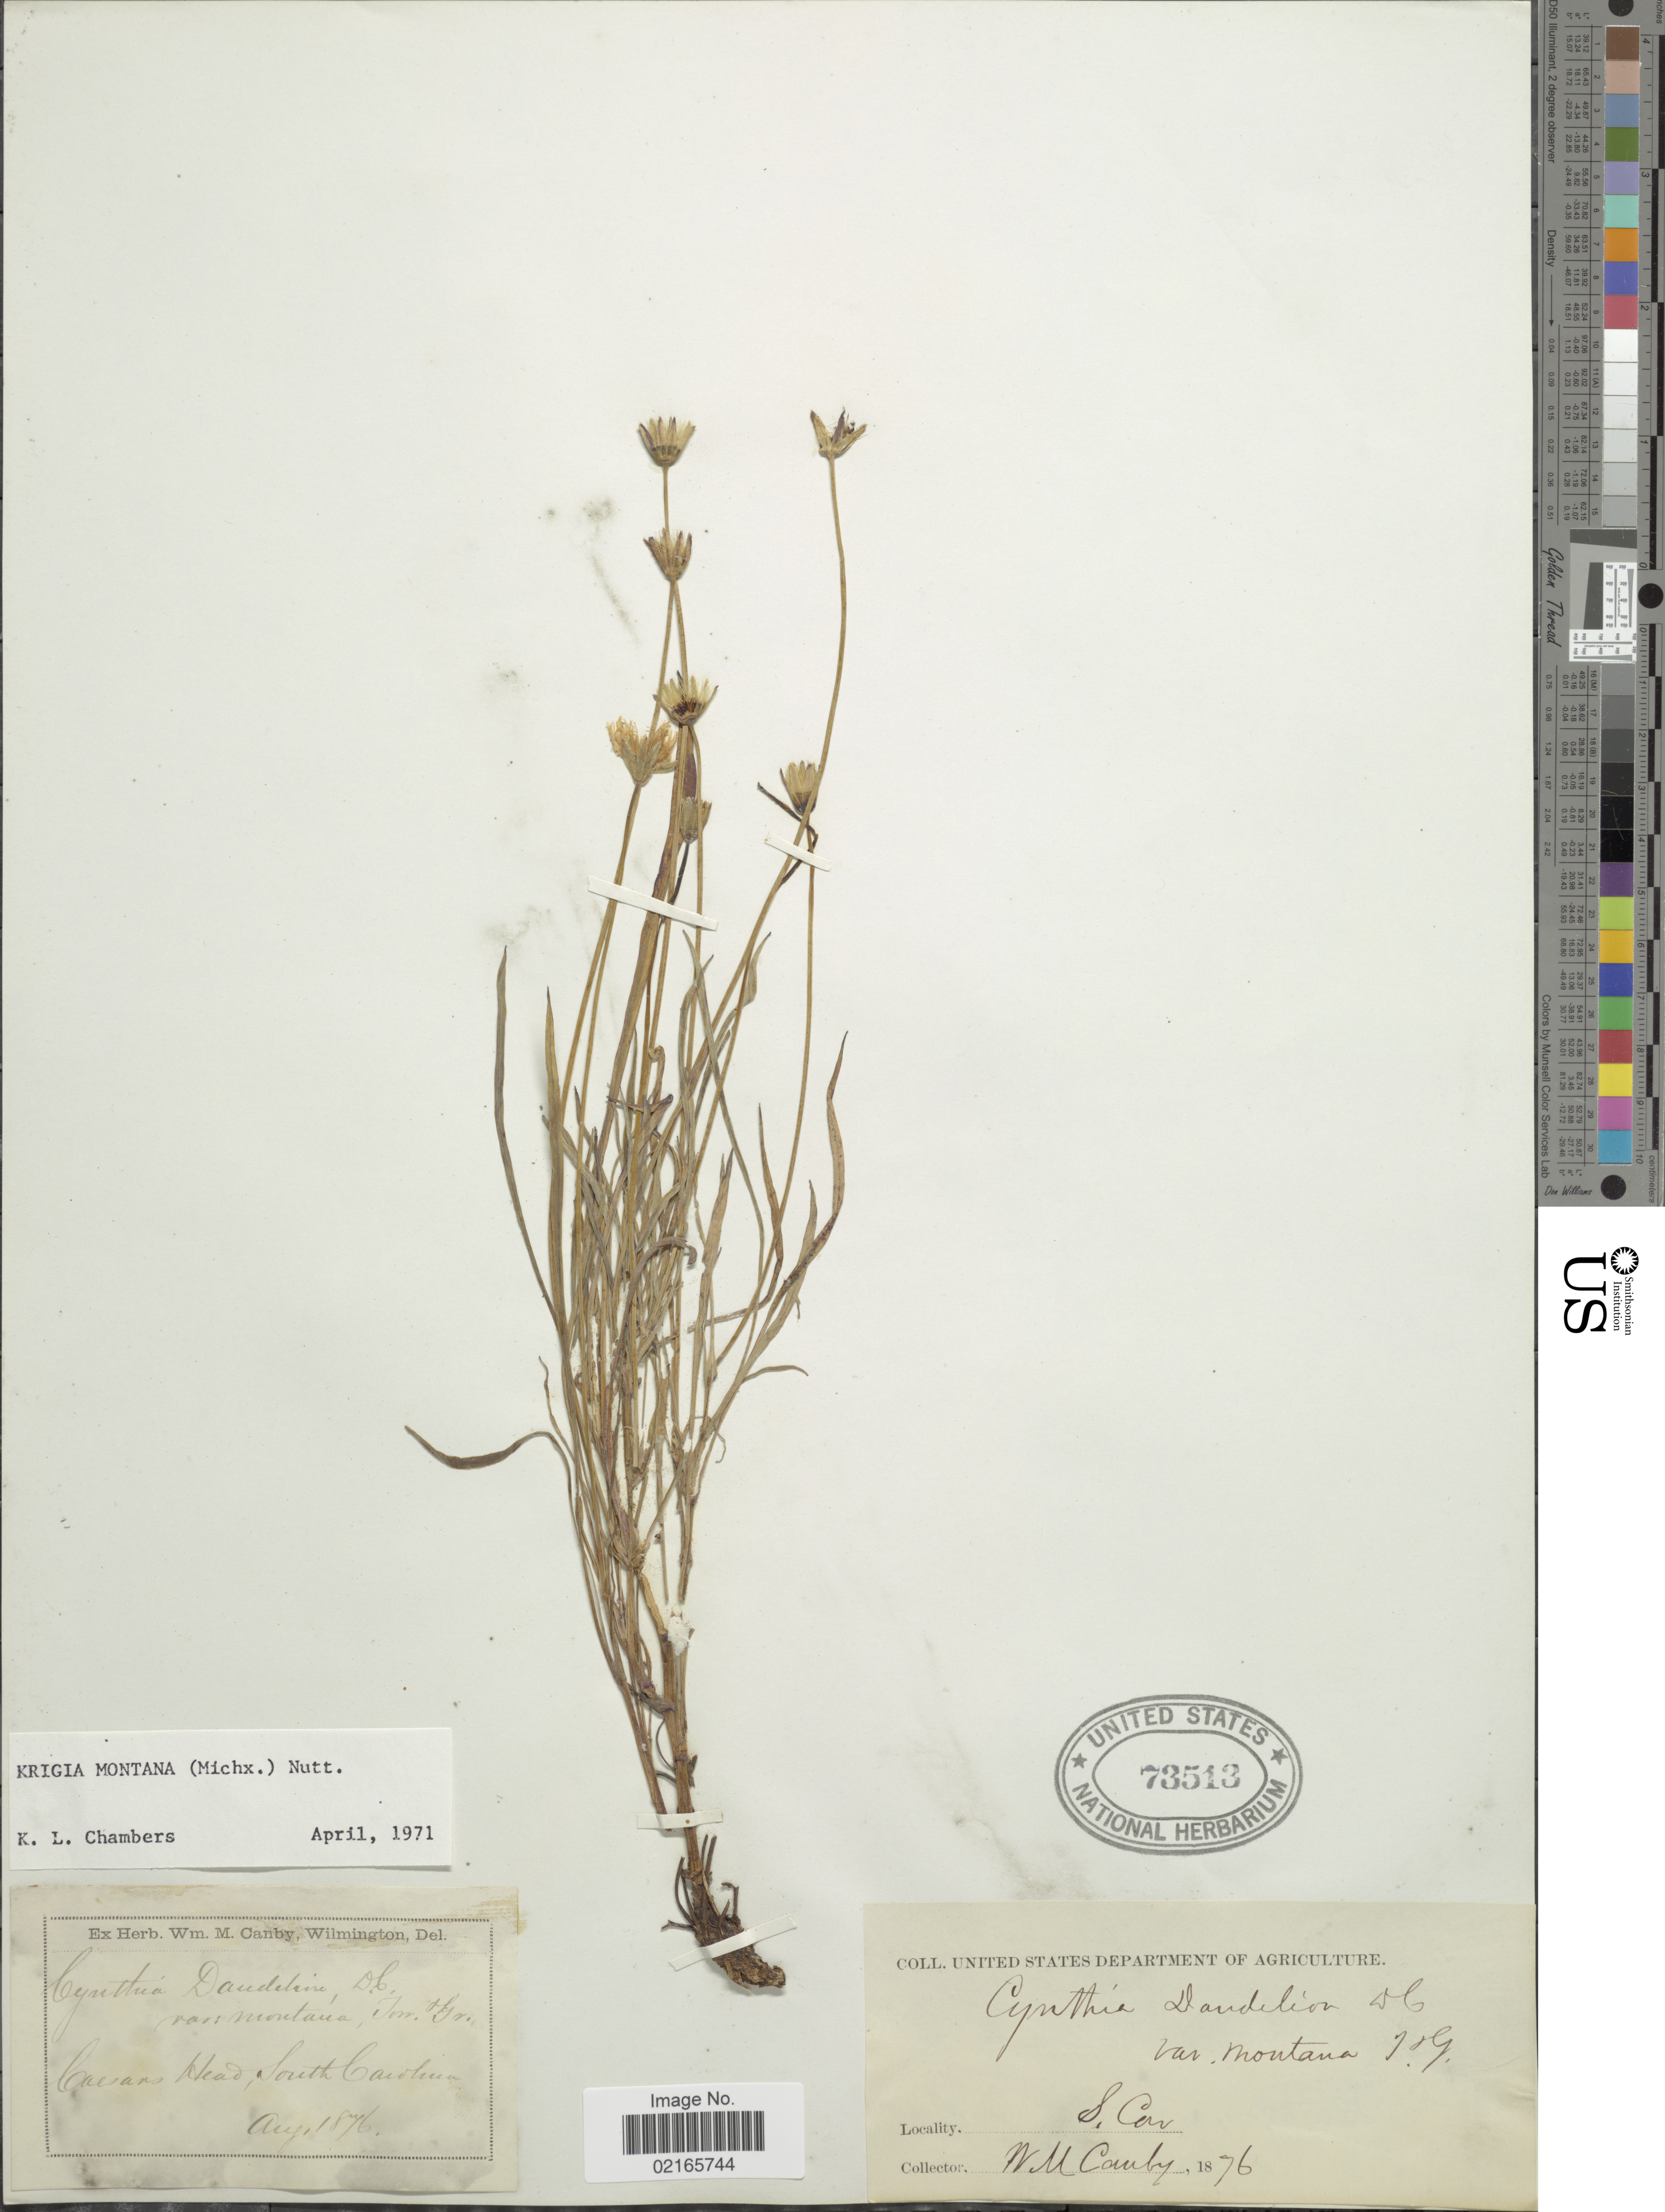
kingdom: Plantae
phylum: Tracheophyta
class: Magnoliopsida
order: Asterales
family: Asteraceae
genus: Krigia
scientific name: Krigia montana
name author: Nutt.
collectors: W. M. Canby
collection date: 1876-08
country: United States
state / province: South Carolina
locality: Caesars Head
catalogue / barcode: US 73513